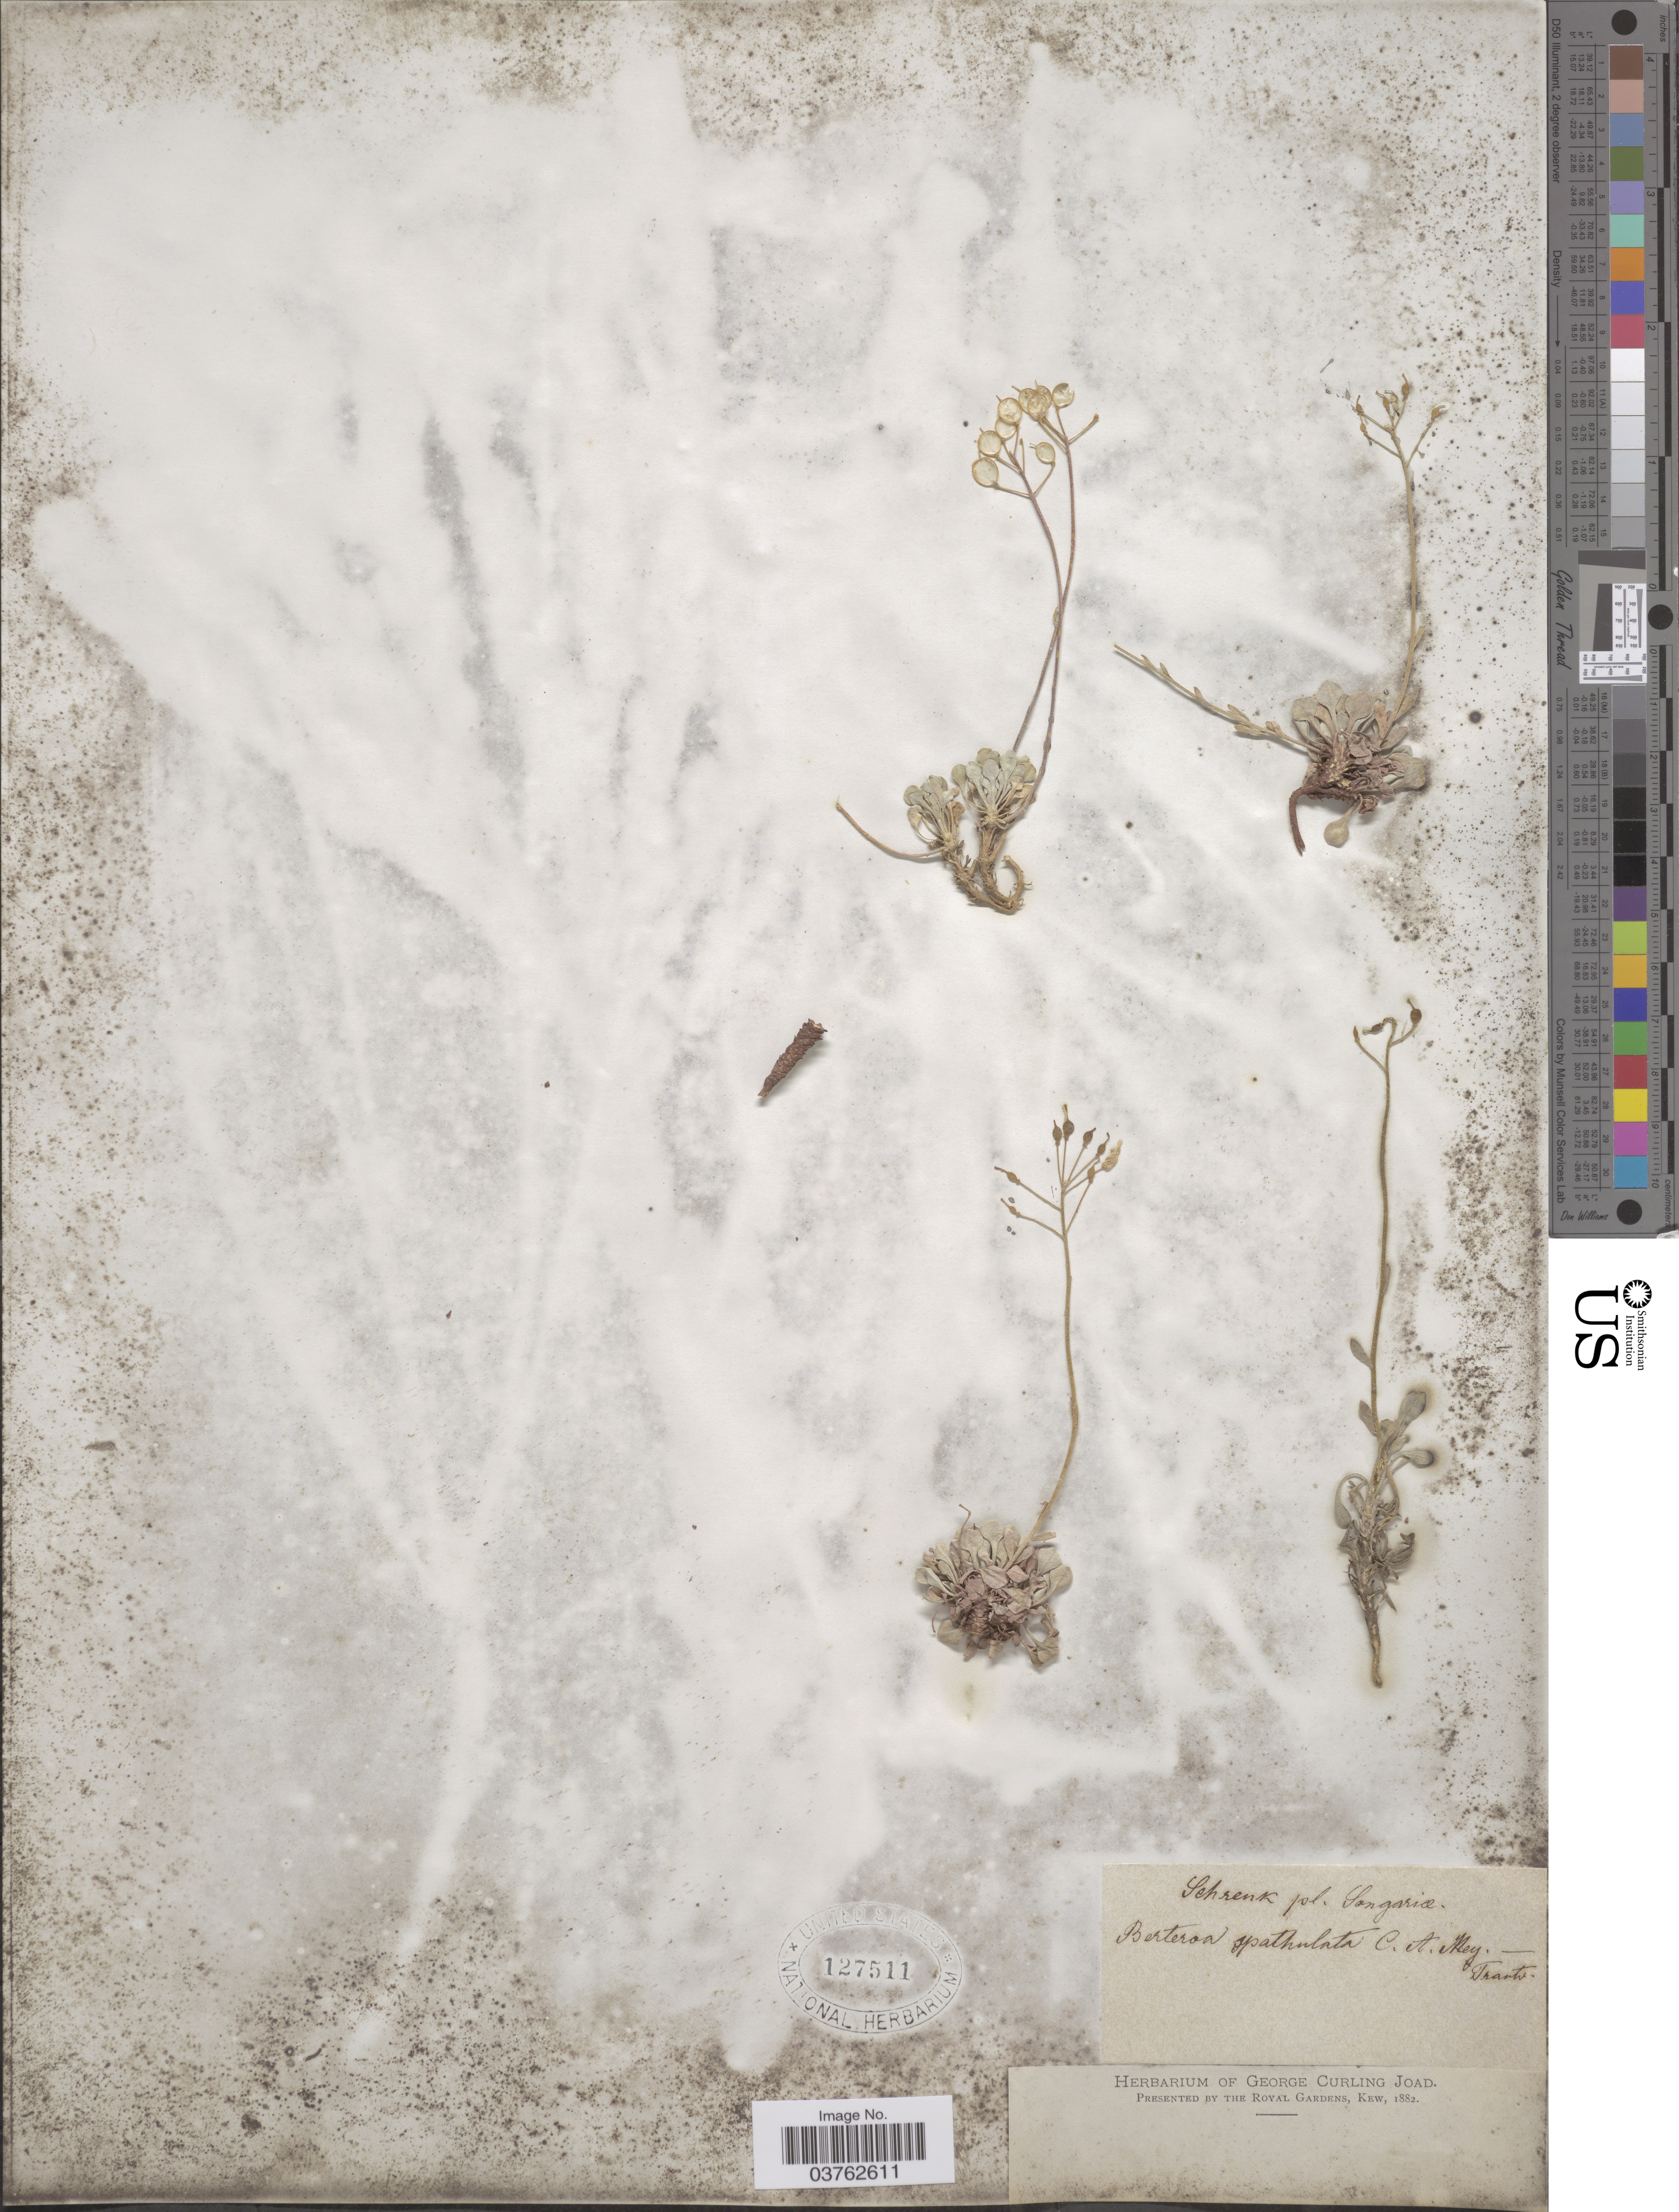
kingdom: Plantae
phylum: Tracheophyta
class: Magnoliopsida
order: Brassicales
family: Brassicaceae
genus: Berteroa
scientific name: Berteroa spathulata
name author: (Stephan ex Willd.) C.A. Mey.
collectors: A.G. Schrenk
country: China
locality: Songariæ.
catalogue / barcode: US 127511